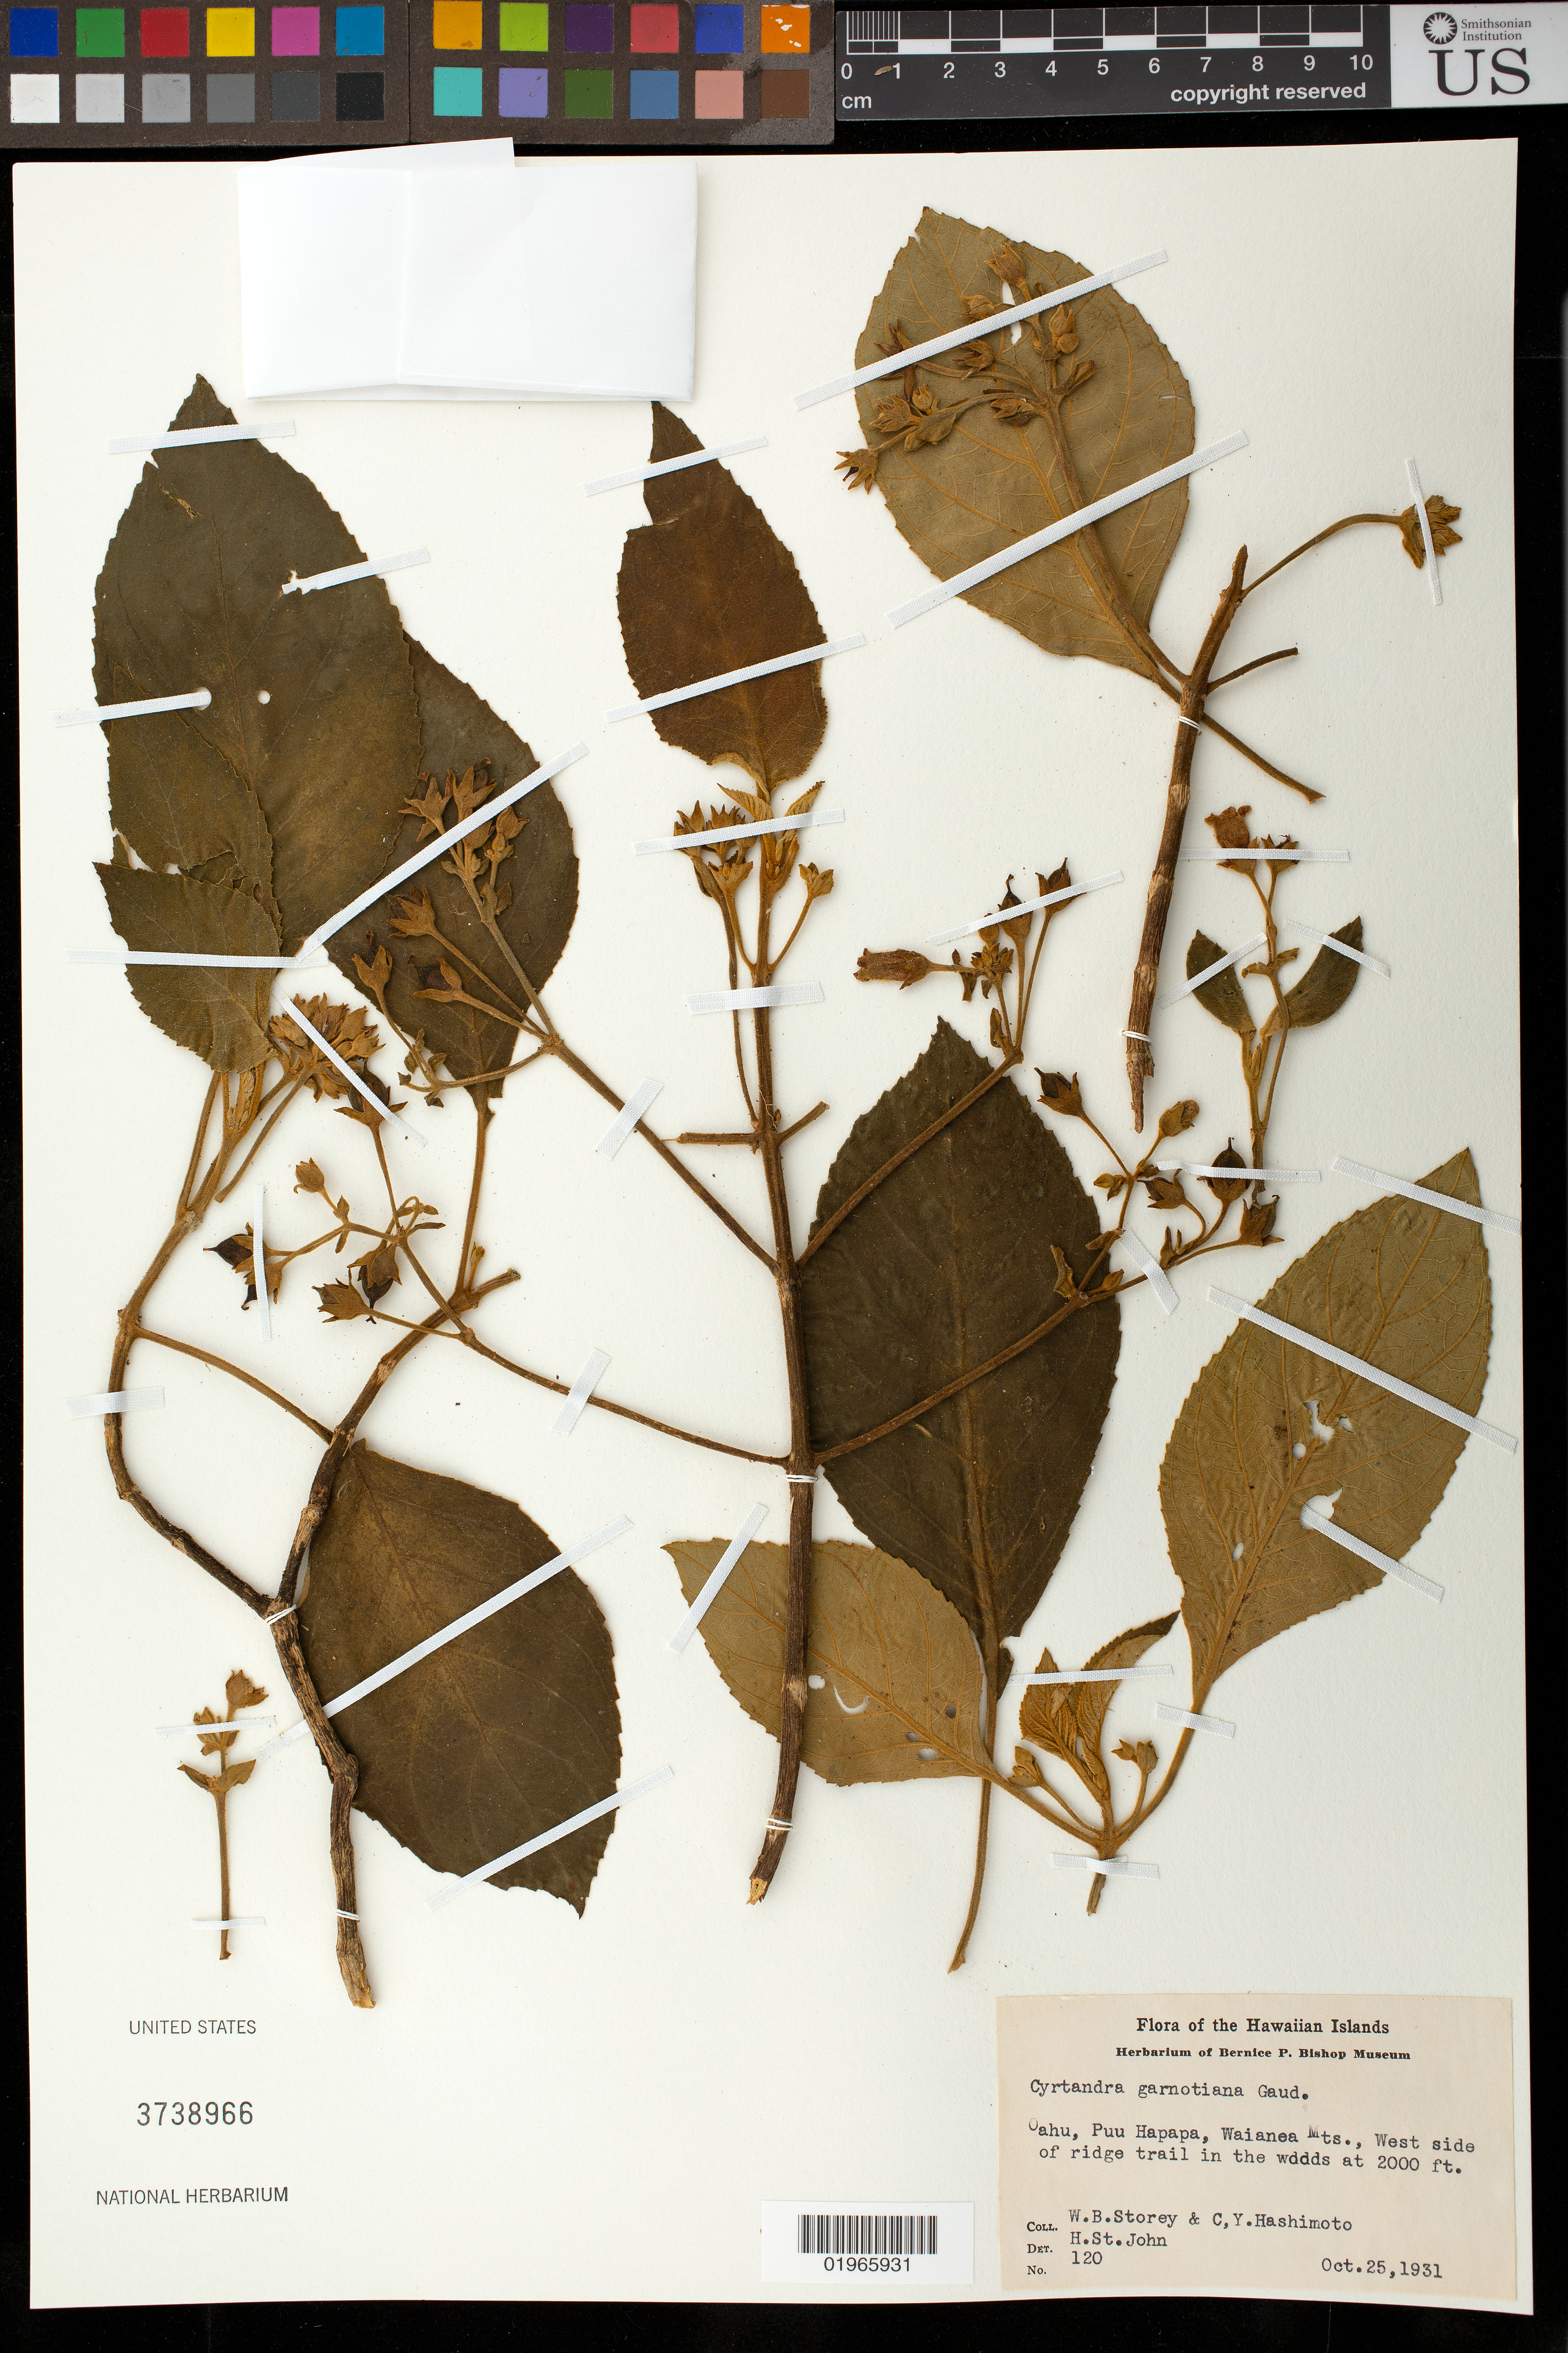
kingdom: Plantae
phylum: Tracheophyta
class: Magnoliopsida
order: Lamiales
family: Gesneriaceae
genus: Cyrtandra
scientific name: Cyrtandra garnotiana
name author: Gaudich.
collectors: W. Storey & C. Hashimoto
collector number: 120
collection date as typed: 25 Oct 1931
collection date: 1931-10-25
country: United States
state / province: Hawaii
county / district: Honolulu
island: Oahu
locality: Puu Hapapa, Honouliuli, Waianae Mts., West side of ridge trail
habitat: Woods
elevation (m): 610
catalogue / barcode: US 3738966